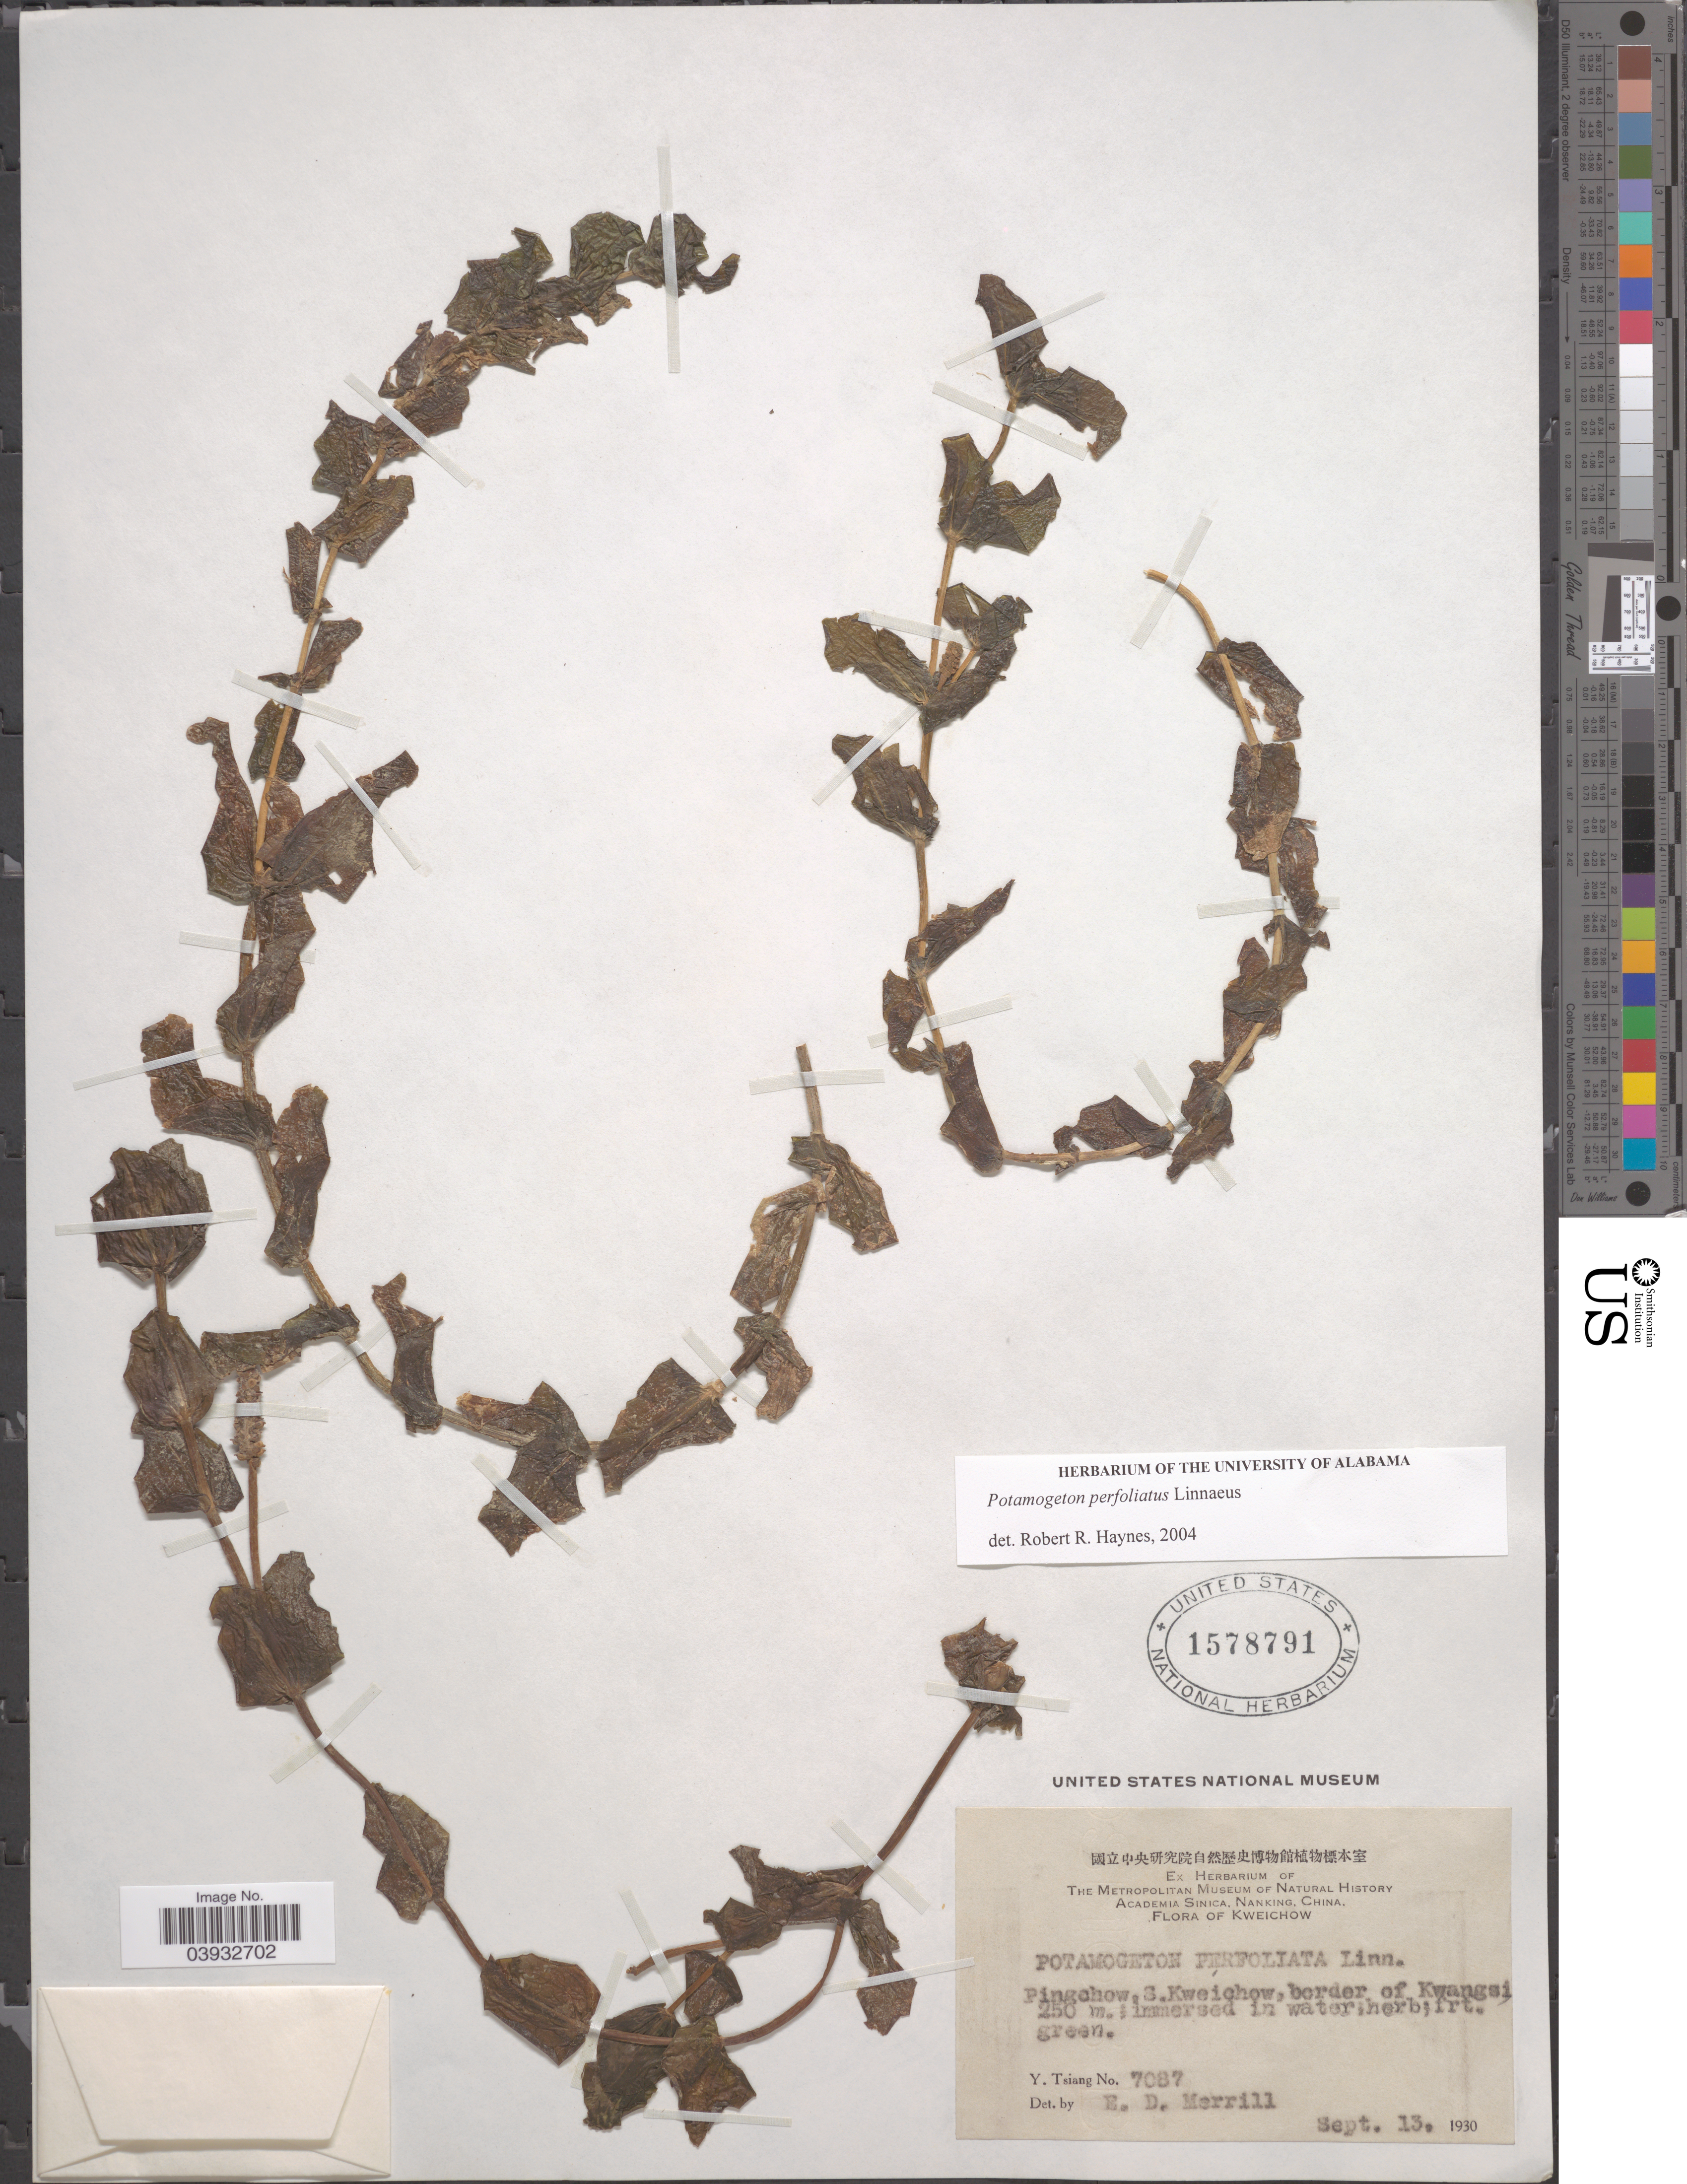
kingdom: Plantae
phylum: Tracheophyta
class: Liliopsida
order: Alismatales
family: Potamogetonaceae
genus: Potamogeton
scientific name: Potamogeton perfoliatus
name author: L.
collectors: Y. Tsiang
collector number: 7087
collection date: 1930-09-13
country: China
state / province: Guizhou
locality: Kweichow. Pingohow, S. Kweichow, border of Kwangsi.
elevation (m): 250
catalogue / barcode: US 1578791